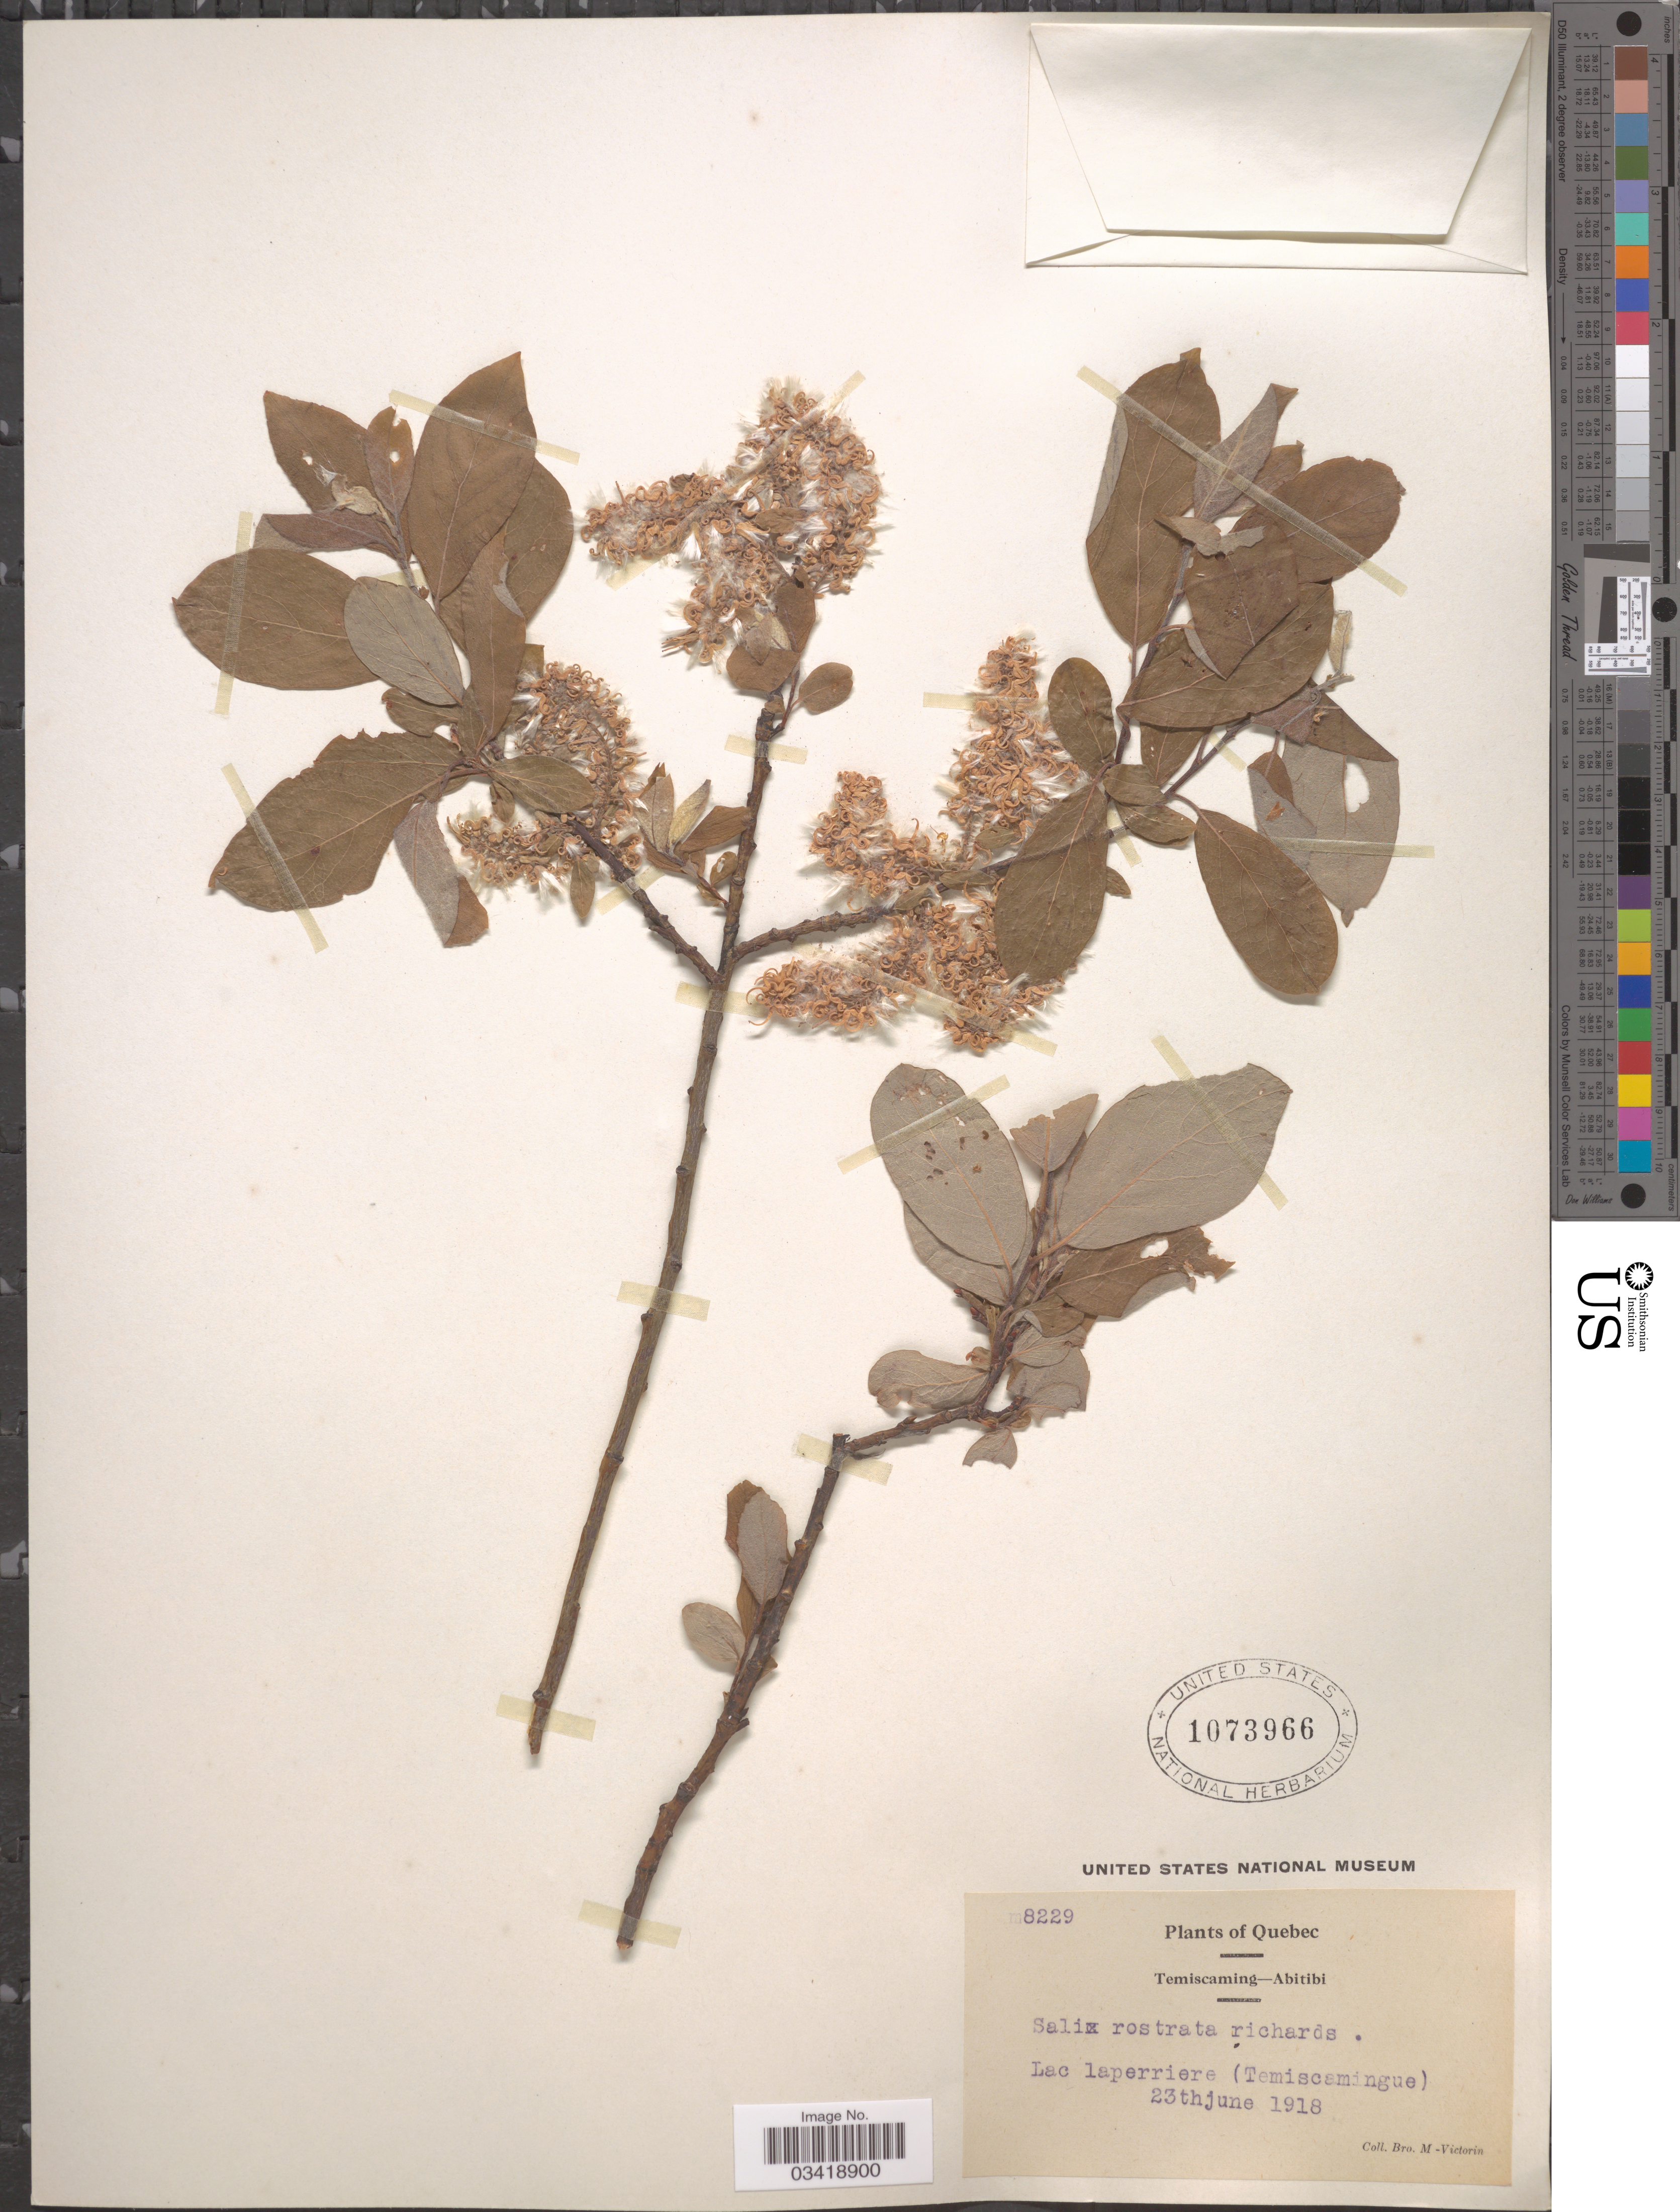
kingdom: Plantae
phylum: Tracheophyta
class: Magnoliopsida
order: Malpighiales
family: Salicaceae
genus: Salix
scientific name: Salix bebbiana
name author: Sarg.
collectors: Fr. Marie-Victorin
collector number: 8229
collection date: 1918-06-23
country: Canada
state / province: Quebec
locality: Temiscaming-Abitibi. Lac laperriere (Temiscamingue).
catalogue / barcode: US 1073966